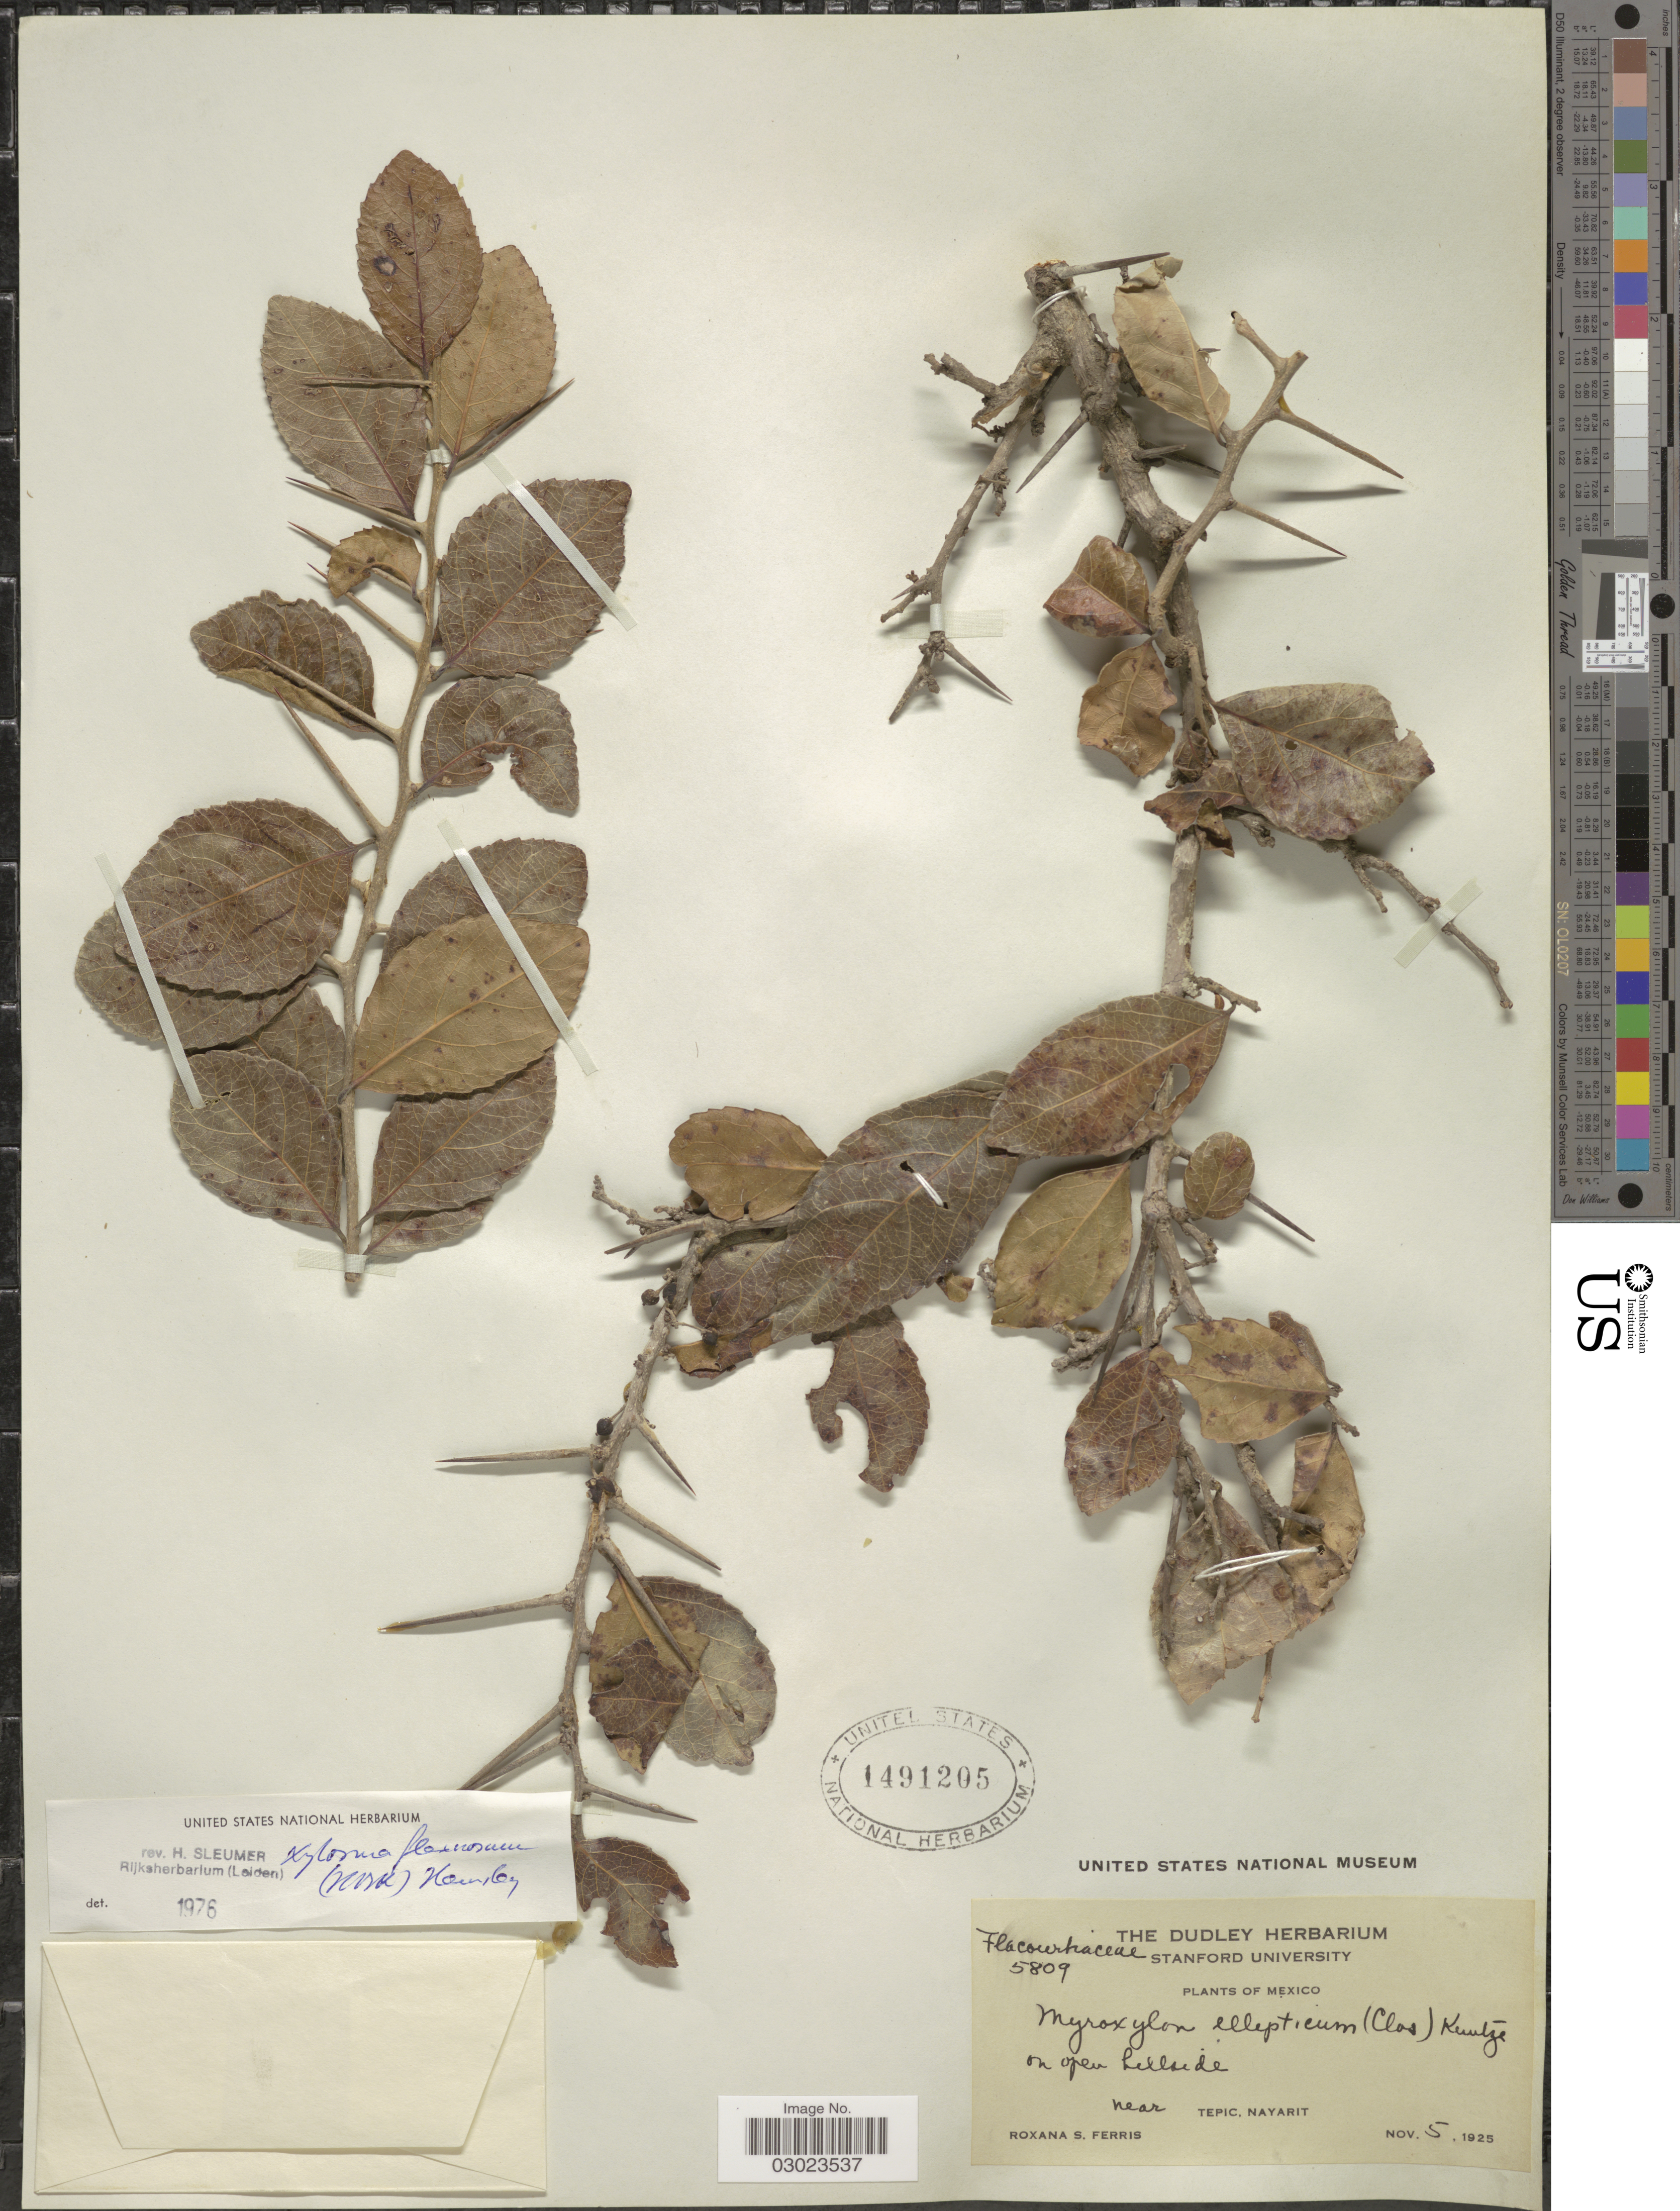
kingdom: Plantae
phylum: Tracheophyta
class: Magnoliopsida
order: Malpighiales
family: Salicaceae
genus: Xylosma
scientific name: Xylosma flexuosa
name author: (Kunth) Hemsl.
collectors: R. S. Ferris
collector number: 5809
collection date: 1925-11-05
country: Mexico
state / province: Nayarit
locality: Near Tepic, Nayarit.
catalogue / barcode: US 1491205